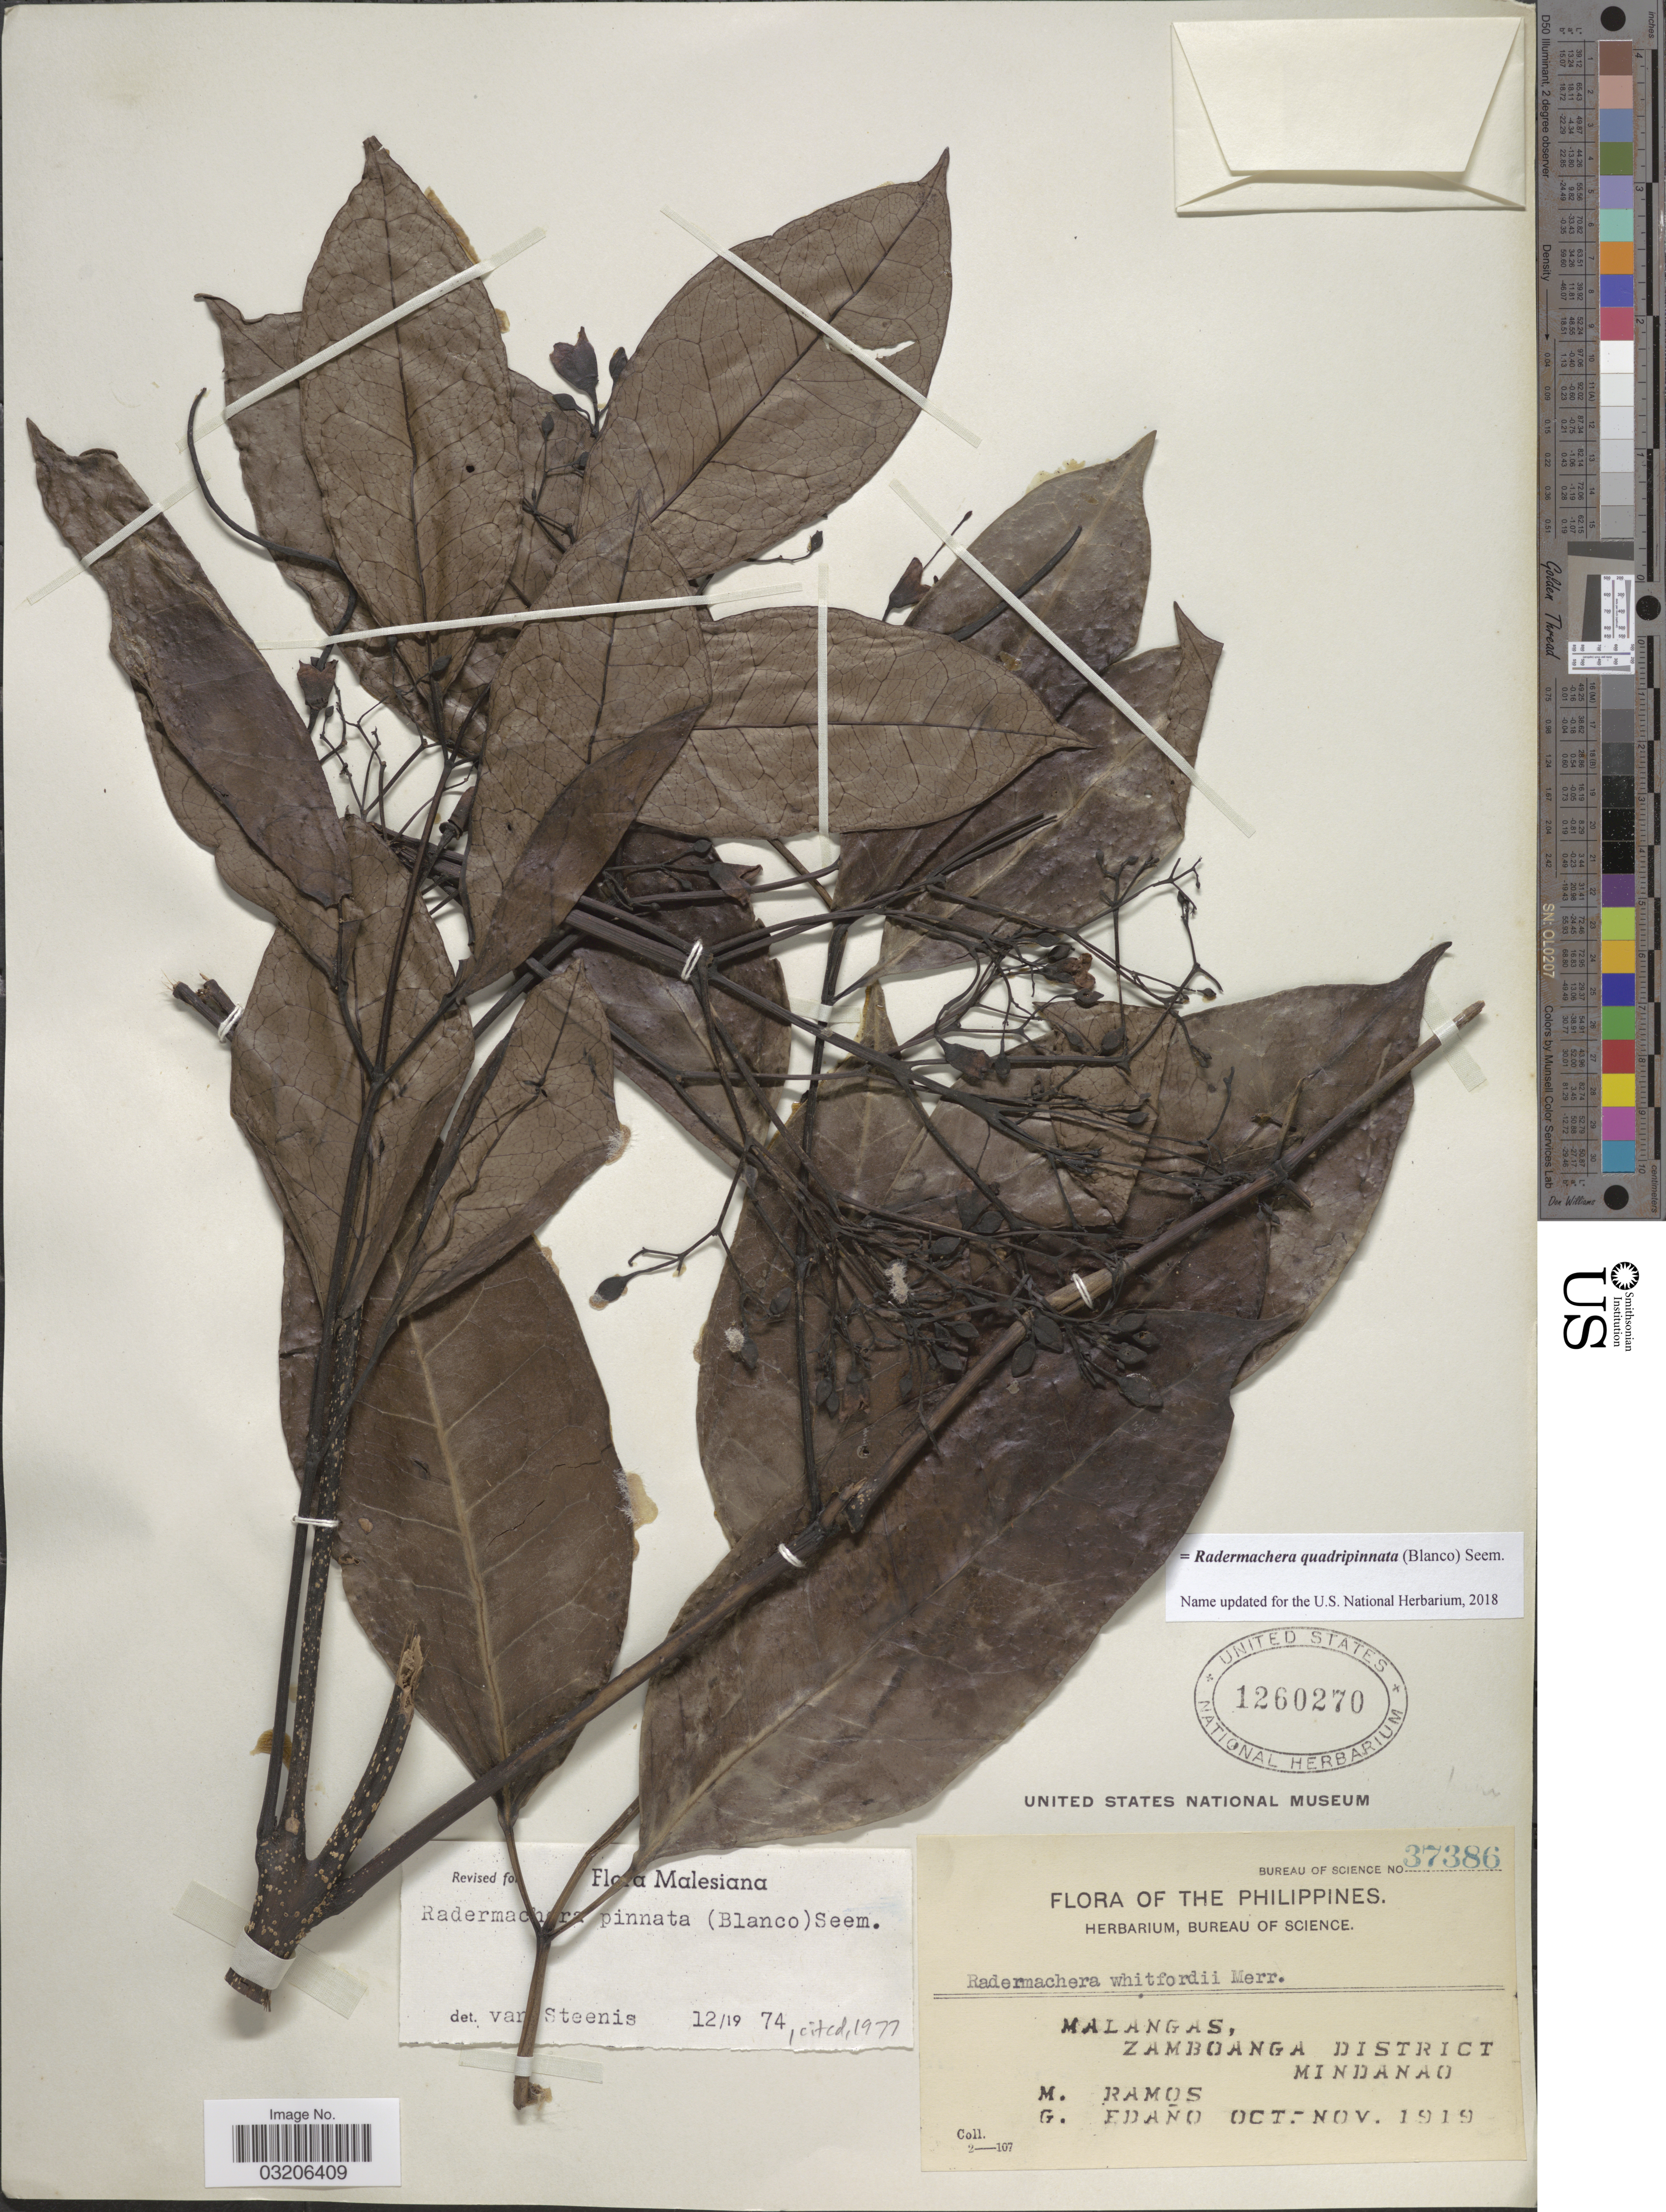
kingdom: Plantae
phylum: Tracheophyta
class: Magnoliopsida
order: Lamiales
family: Bignoniaceae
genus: Radermachera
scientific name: Radermachera quadripinnata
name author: (Blanco) Seem.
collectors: M. Ramos & G. Edaño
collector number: Bureau of Science 37386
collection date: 1919-10/1919-11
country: Philippines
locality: Malangas, Zamboanga District, Mindanao.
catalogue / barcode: US 1260270